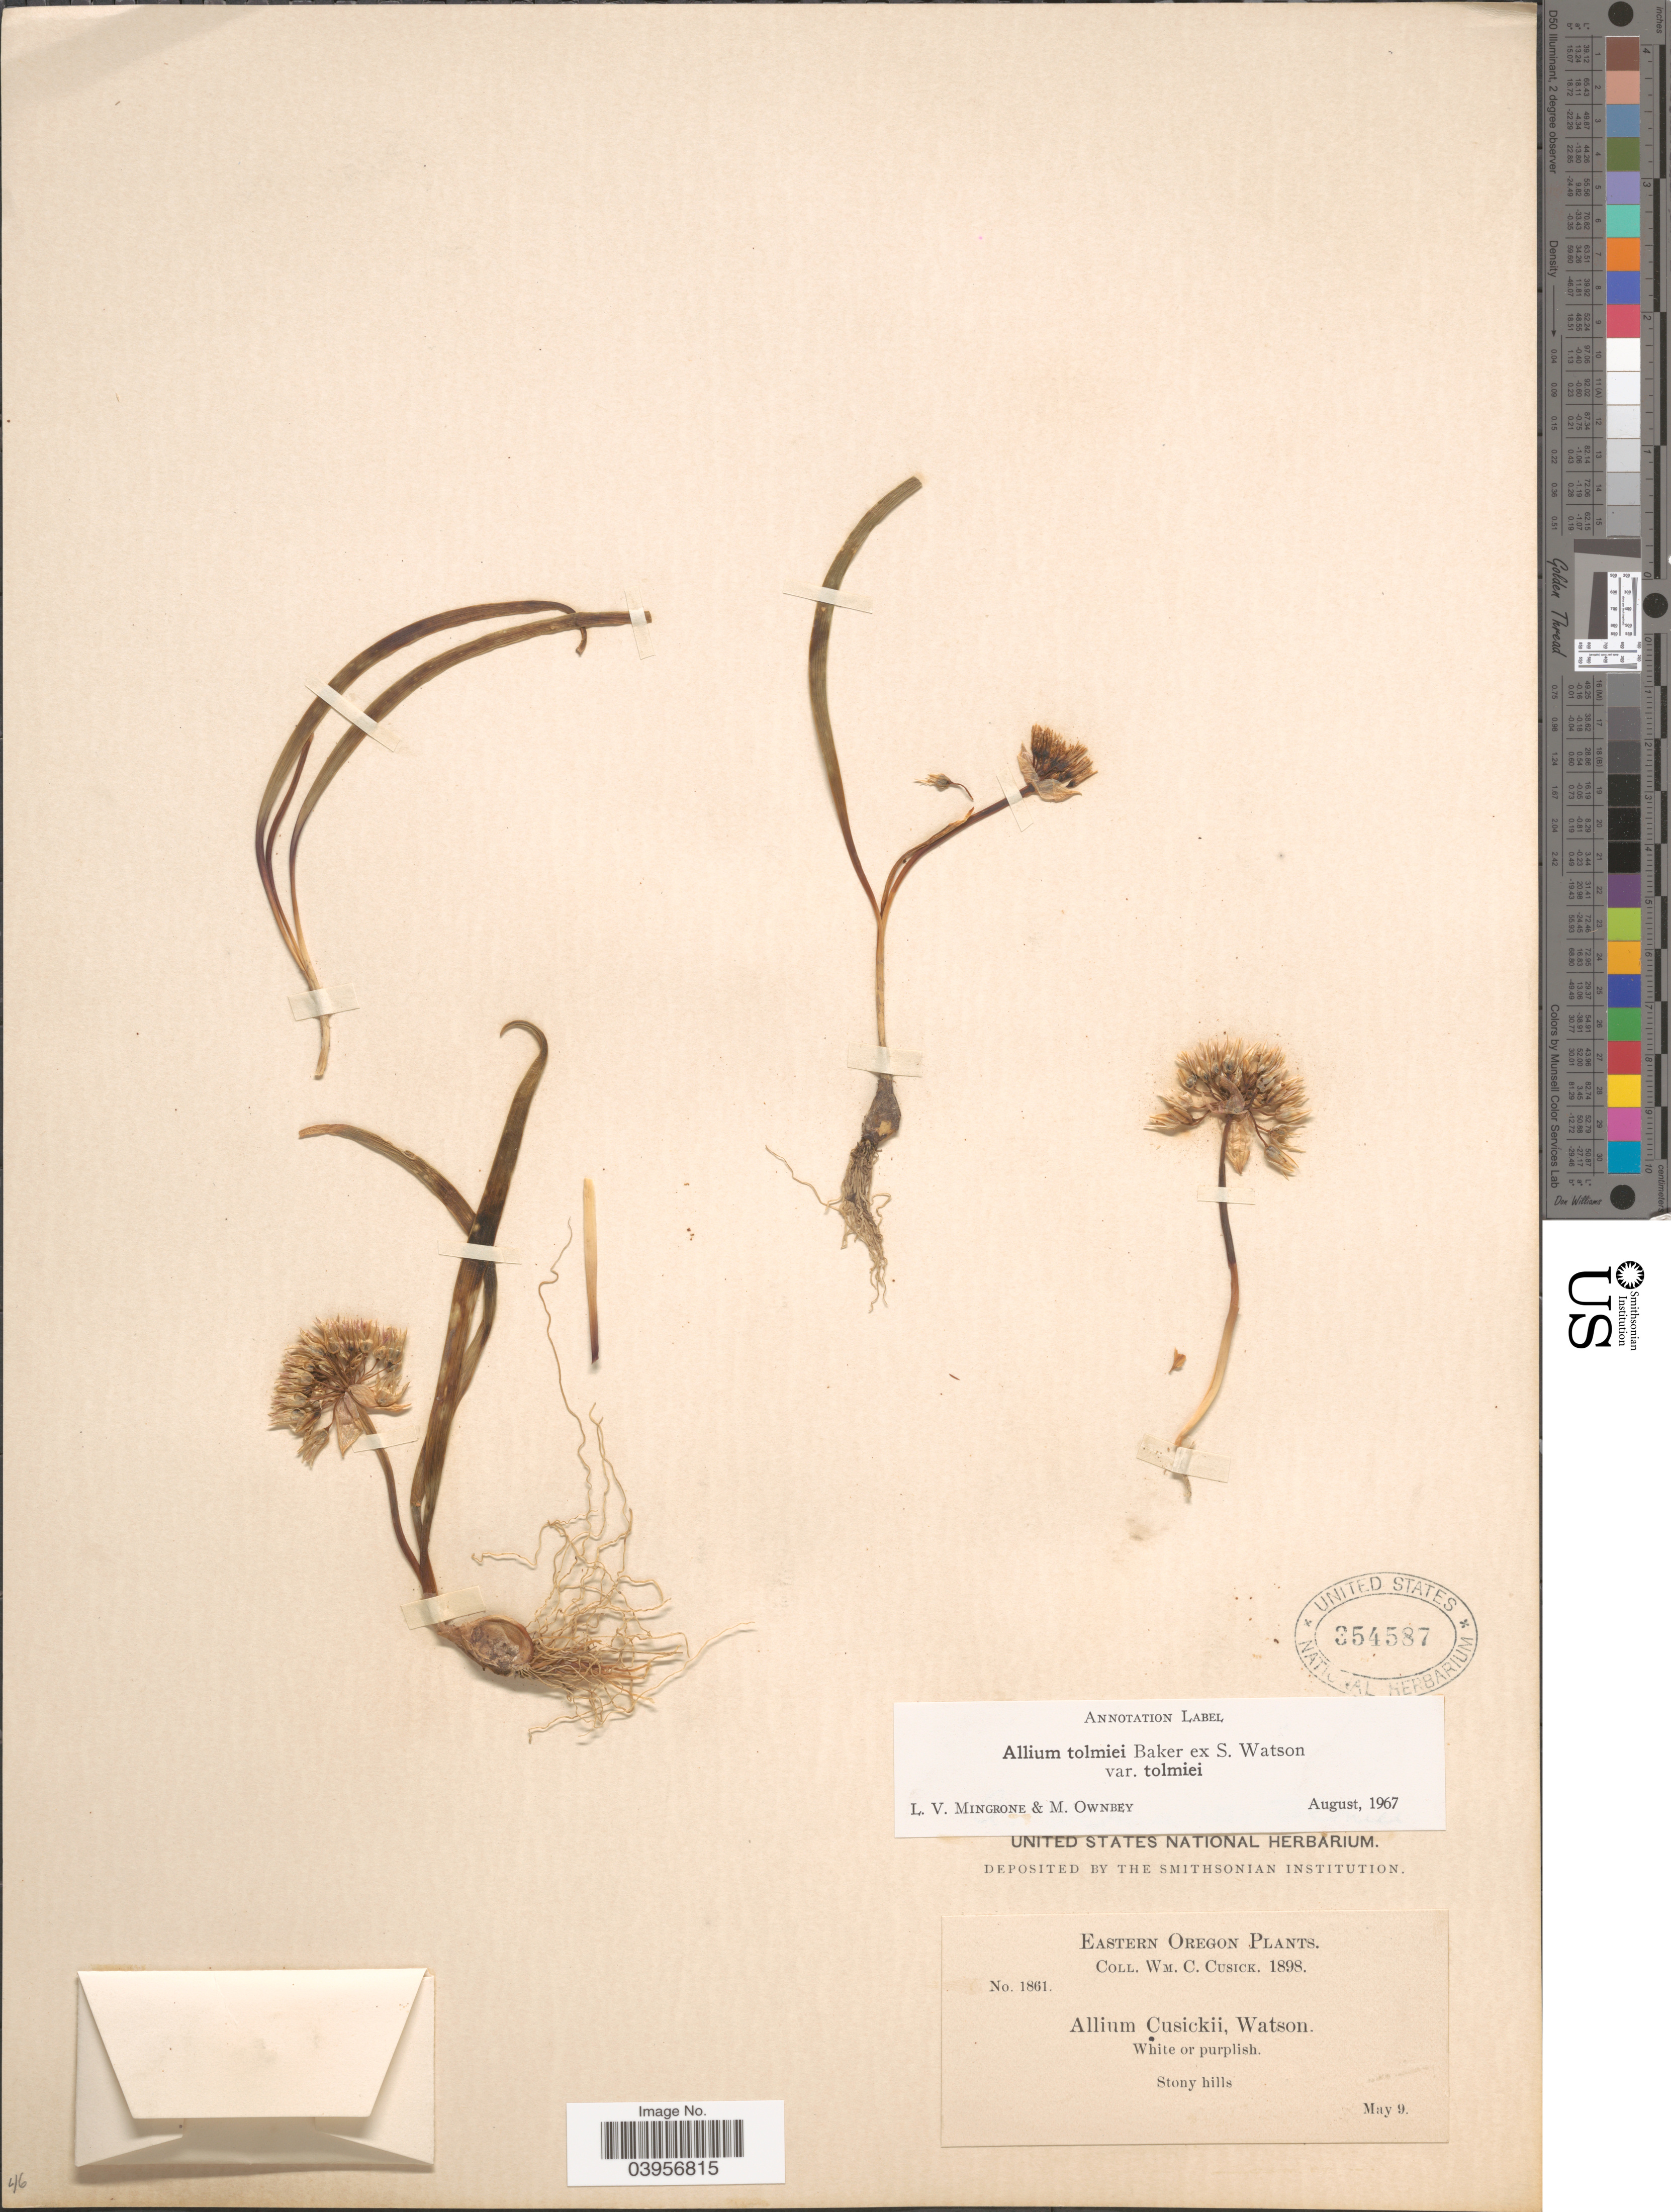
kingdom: Plantae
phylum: Tracheophyta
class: Liliopsida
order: Asparagales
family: Amaryllidaceae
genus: Allium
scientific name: Allium tolmiei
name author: Baker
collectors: W. C. Cusick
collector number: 1861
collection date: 1898-05-09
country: United States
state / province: Oregon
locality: Eastern Oregon.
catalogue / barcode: US 354587